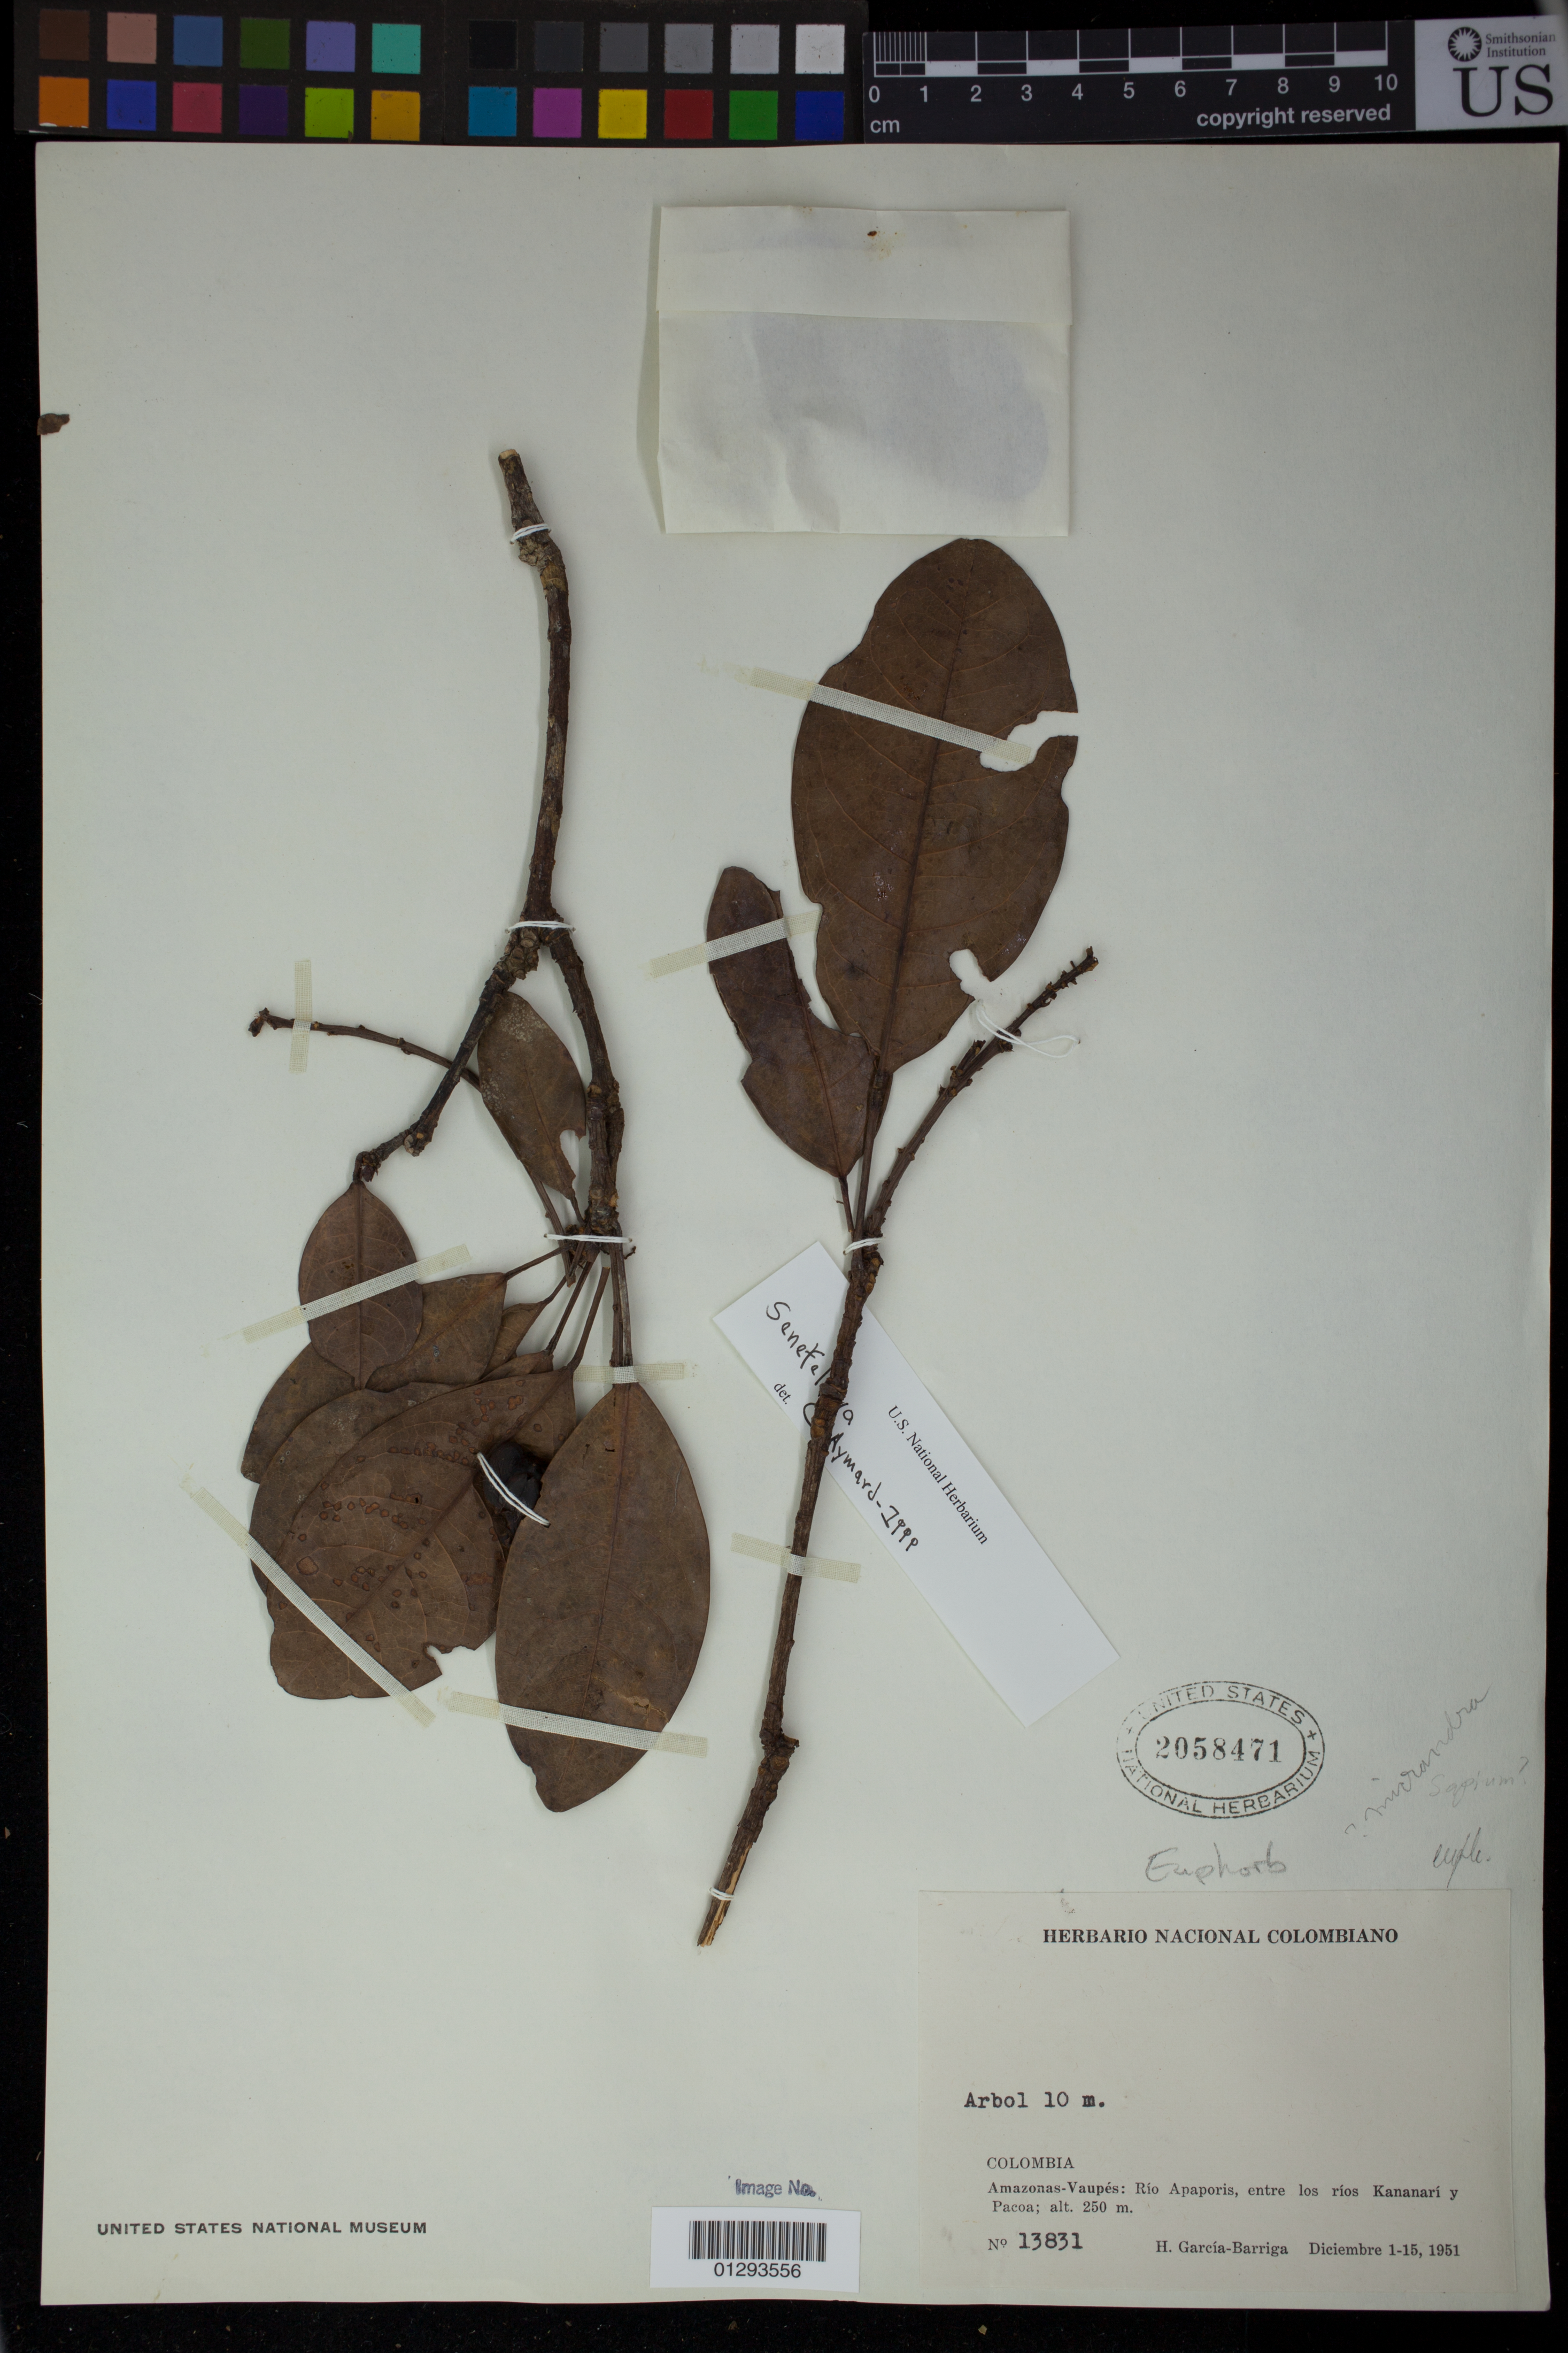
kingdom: Plantae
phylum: Tracheophyta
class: Magnoliopsida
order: Malpighiales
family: Euphorbiaceae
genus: Senefeldera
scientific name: Senefeldera sp.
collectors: H. García Barriga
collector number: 13831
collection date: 1951-12-01/1951-12-15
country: Colombia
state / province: Amazônas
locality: Rio Apaporis, entre los rios Kananari y Pacoa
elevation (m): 250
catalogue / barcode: US 2058471